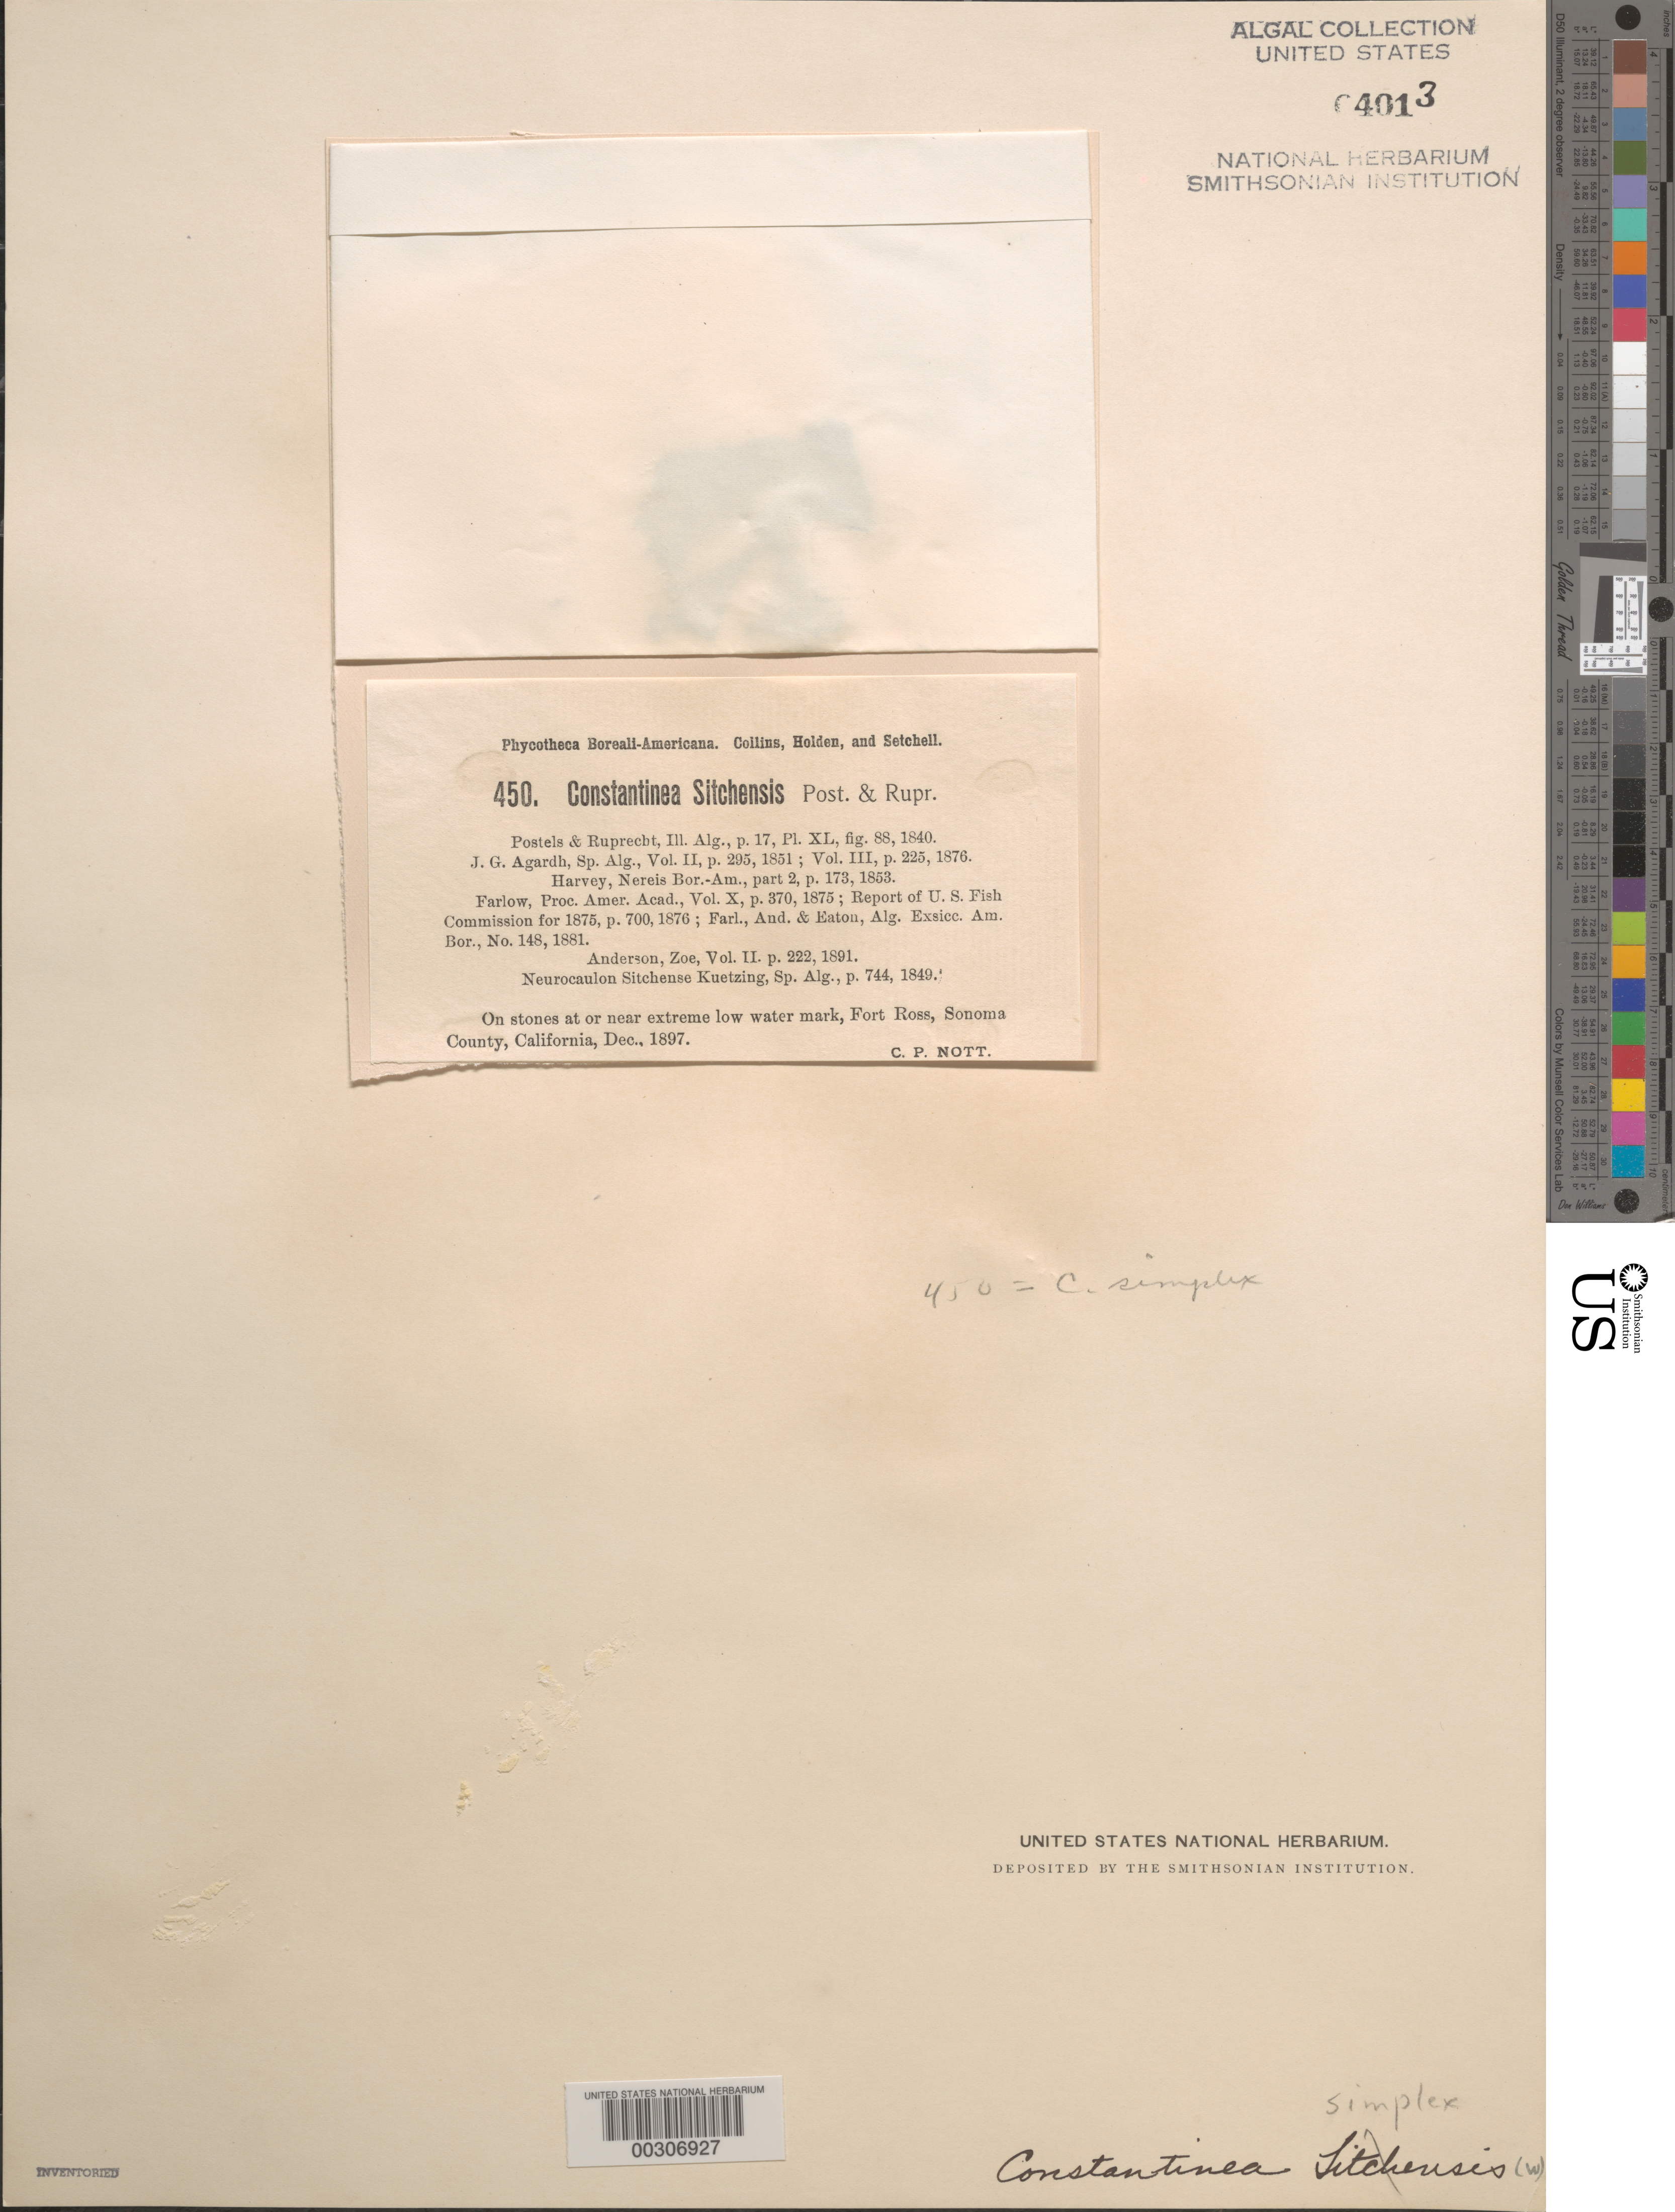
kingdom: Plantae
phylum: Rhodophyta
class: Florideophyceae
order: Gigartinales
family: Dumontiaceae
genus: Constantinea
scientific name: Constantinea simplex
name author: Setch.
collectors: C. Nott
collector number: PB-A 450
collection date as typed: Dec 1897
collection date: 1897-12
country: United States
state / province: California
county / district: Sonoma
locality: Fort Ross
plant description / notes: Collins, Holden & Setchell, Phycotheca Boreali-Americana, as Constantinea sitchensis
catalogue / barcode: US 4013